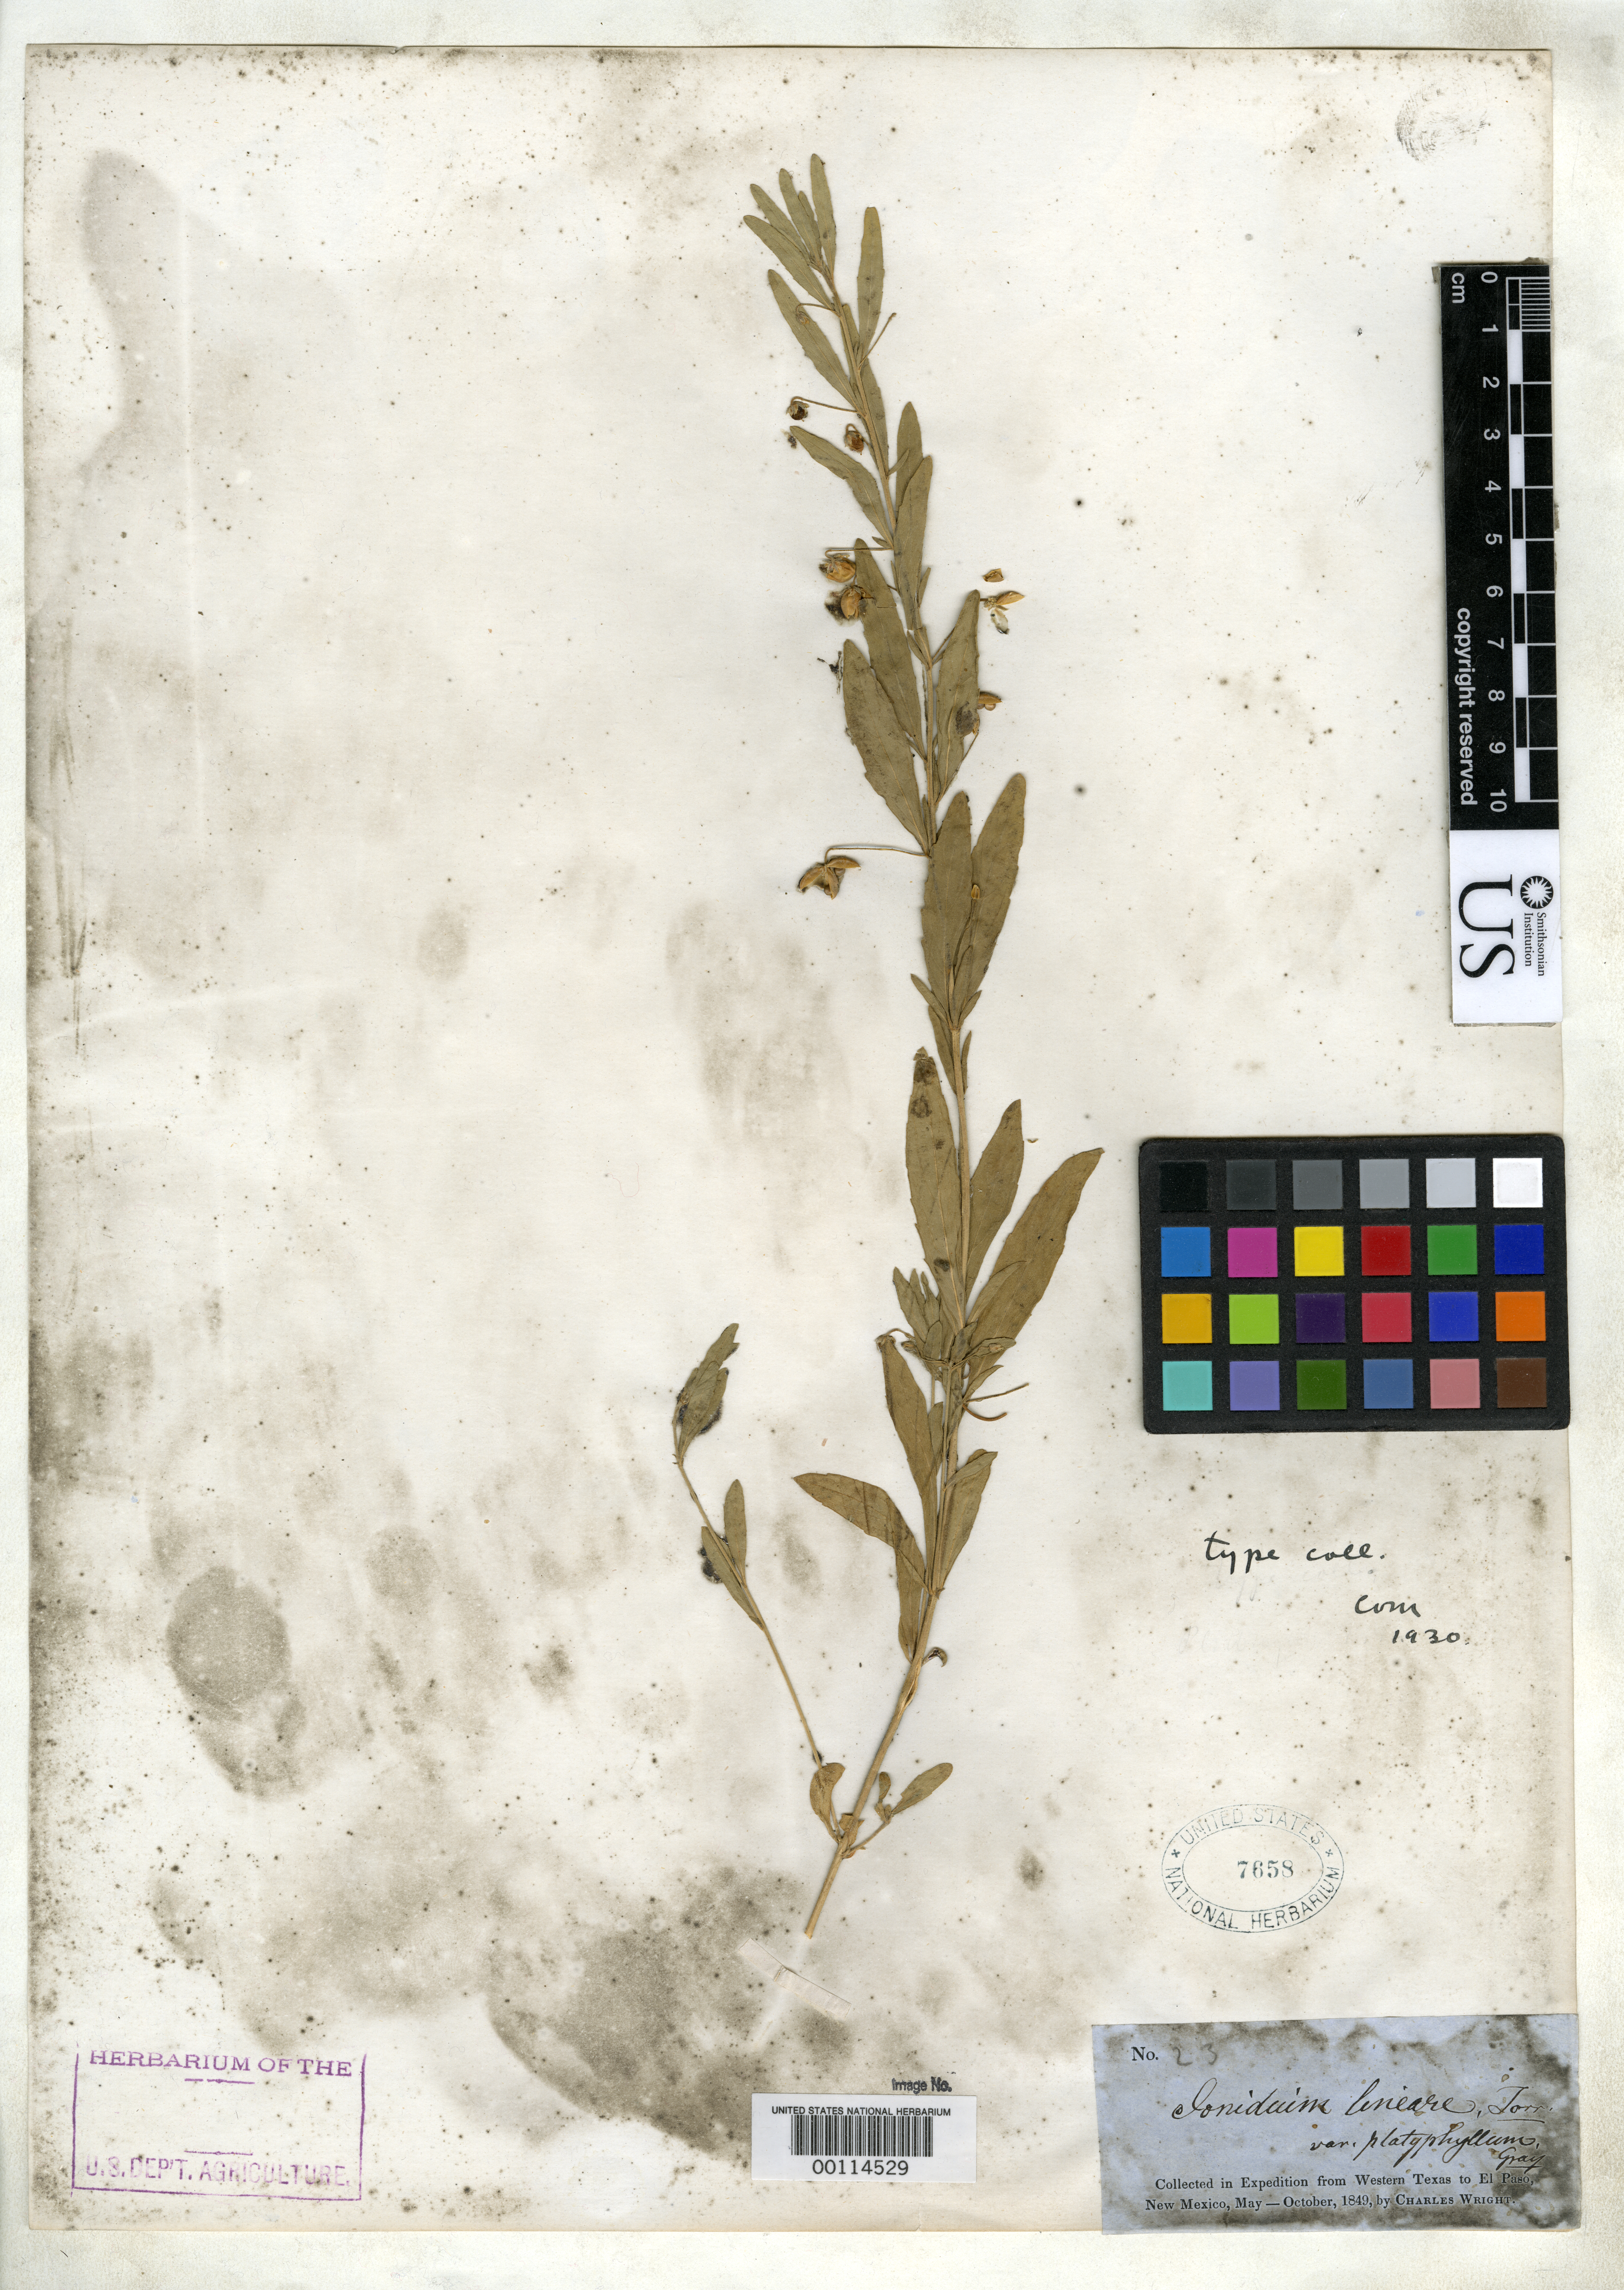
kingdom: Plantae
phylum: Tracheophyta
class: Magnoliopsida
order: Malpighiales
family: Violaceae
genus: Ionidium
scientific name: Ionidium lineare var. platyphyllum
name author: A. Gray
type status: Type Collection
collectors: C. Wright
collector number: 23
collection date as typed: May 1849 to -- Oct 1849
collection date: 1849-05/1849-10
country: United States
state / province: Texas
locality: Western Texas to El Paso.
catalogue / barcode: US 7658